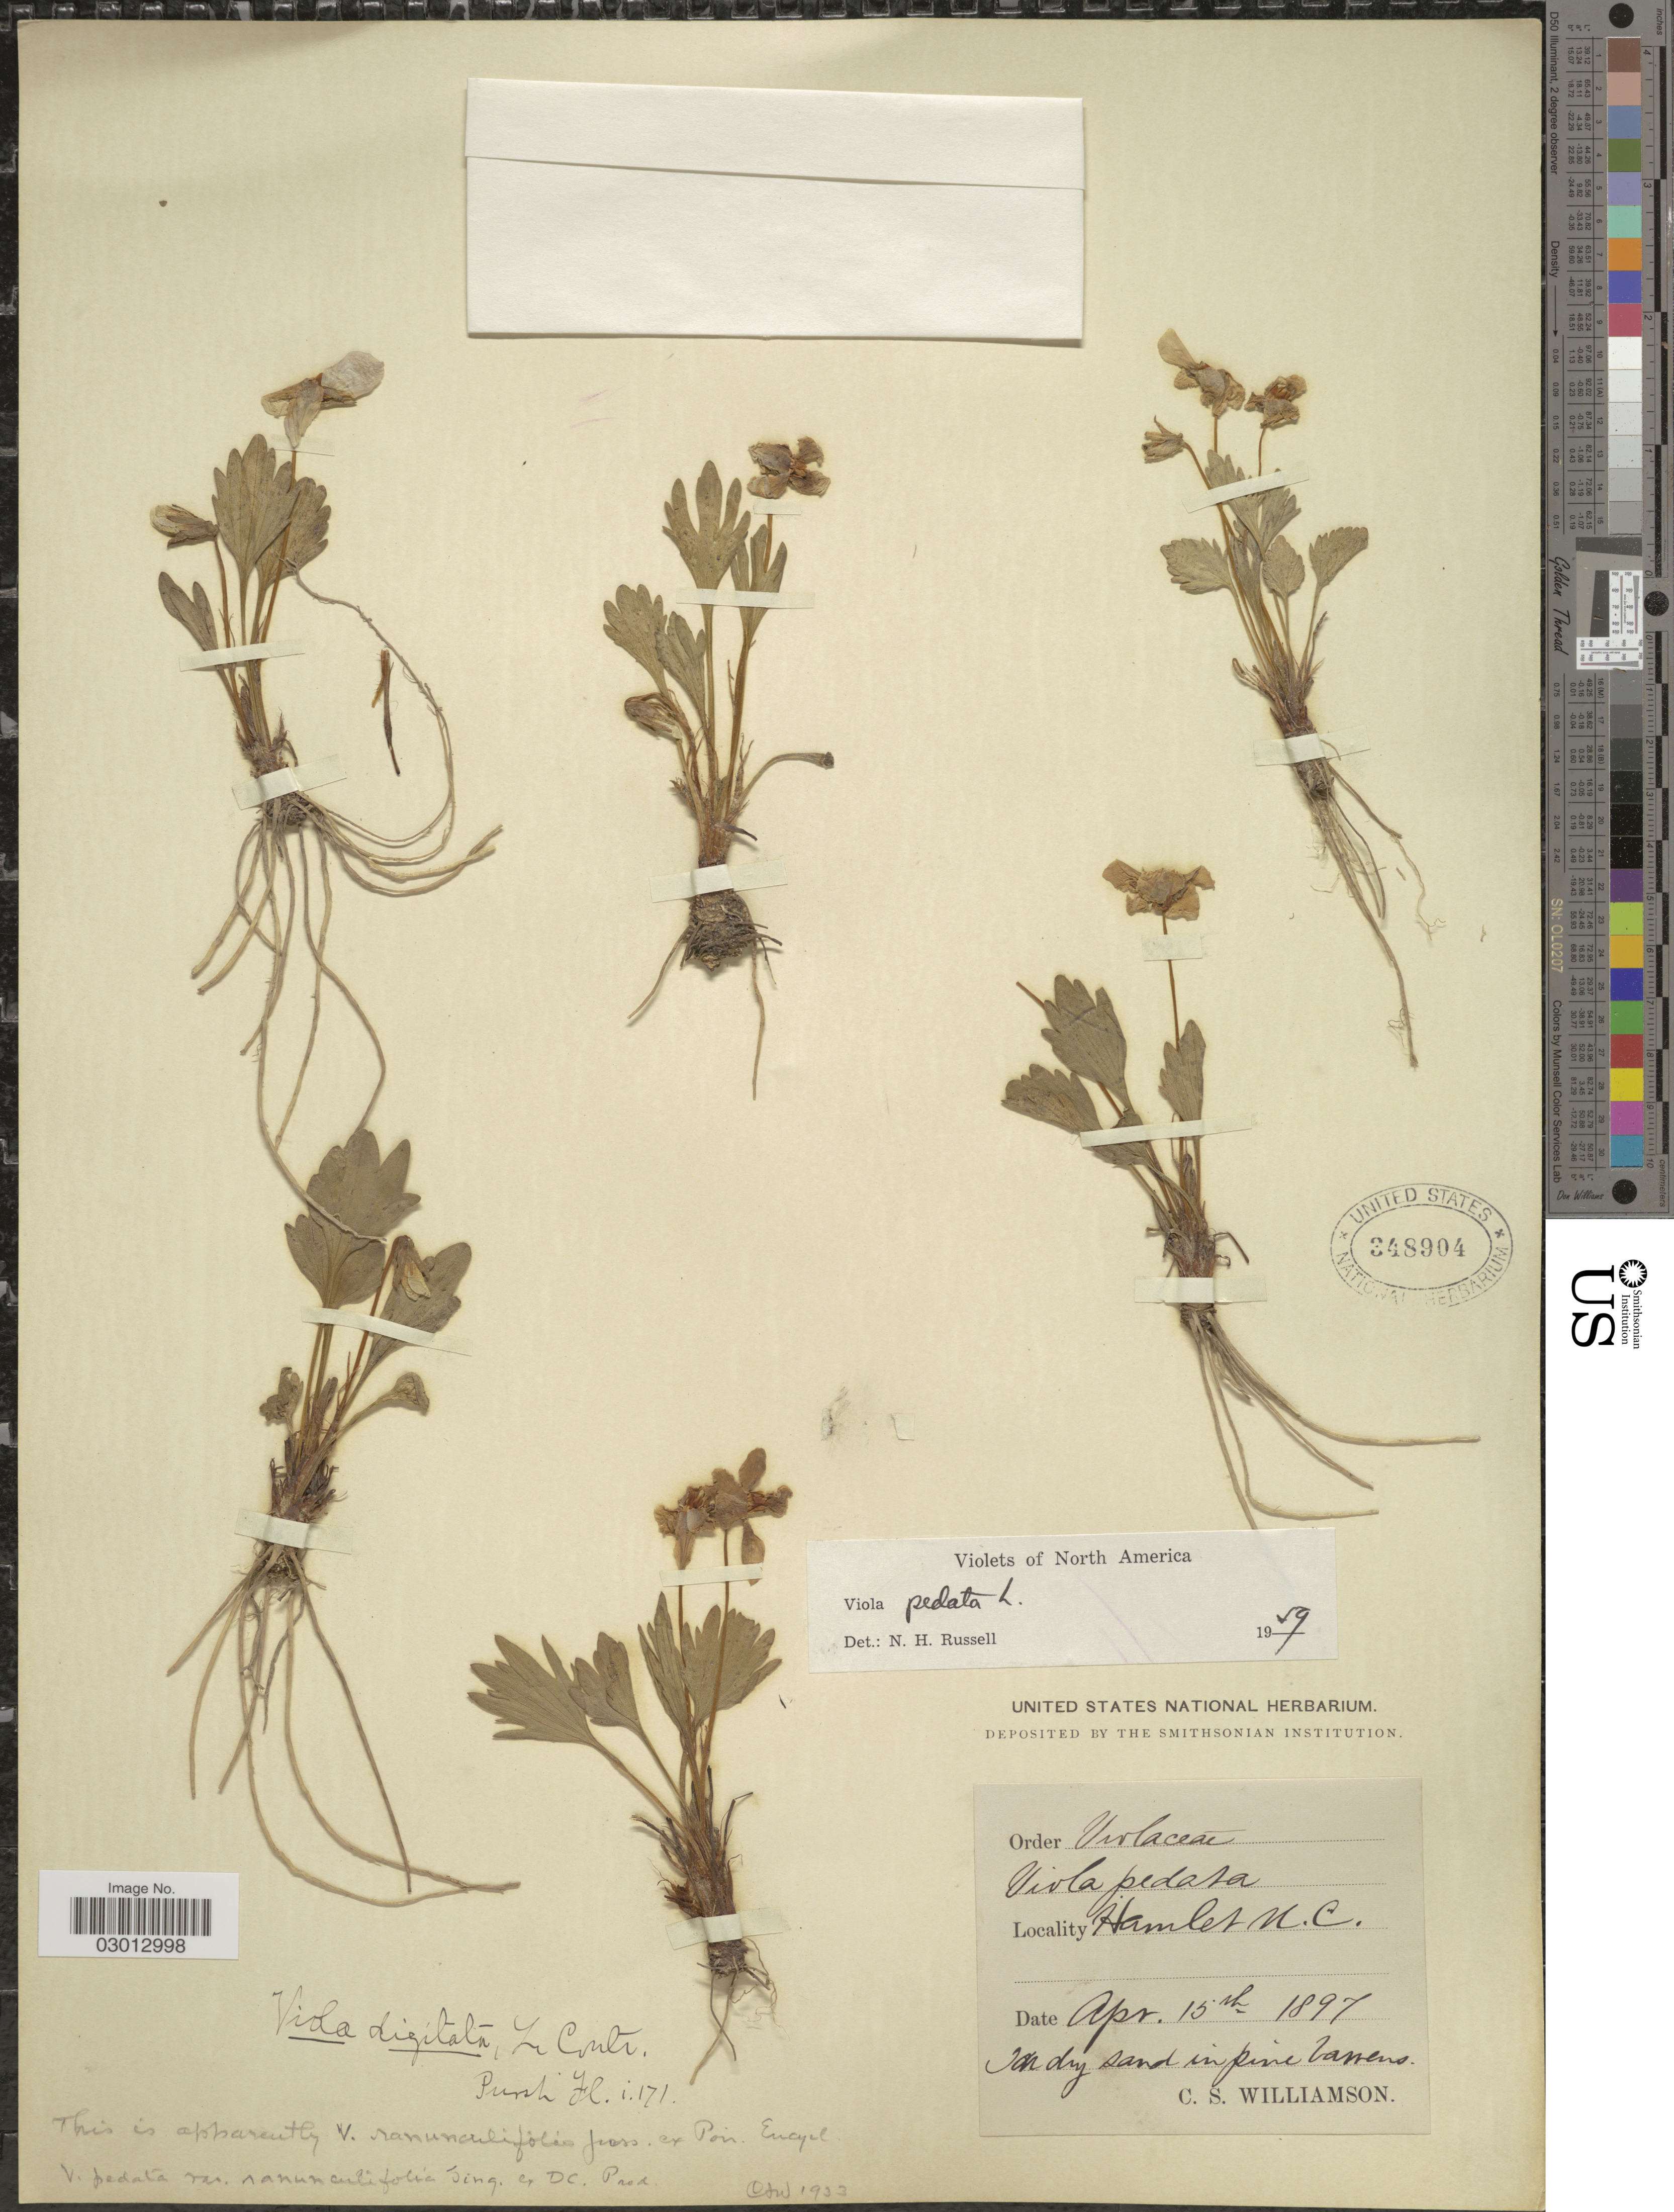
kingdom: Plantae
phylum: Tracheophyta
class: Magnoliopsida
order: Malpighiales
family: Violaceae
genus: Viola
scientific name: Viola pedata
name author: L.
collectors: C. Williamson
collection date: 1897-04-15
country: United States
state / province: North Carolina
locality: Hamlet N. C.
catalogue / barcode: US 348904